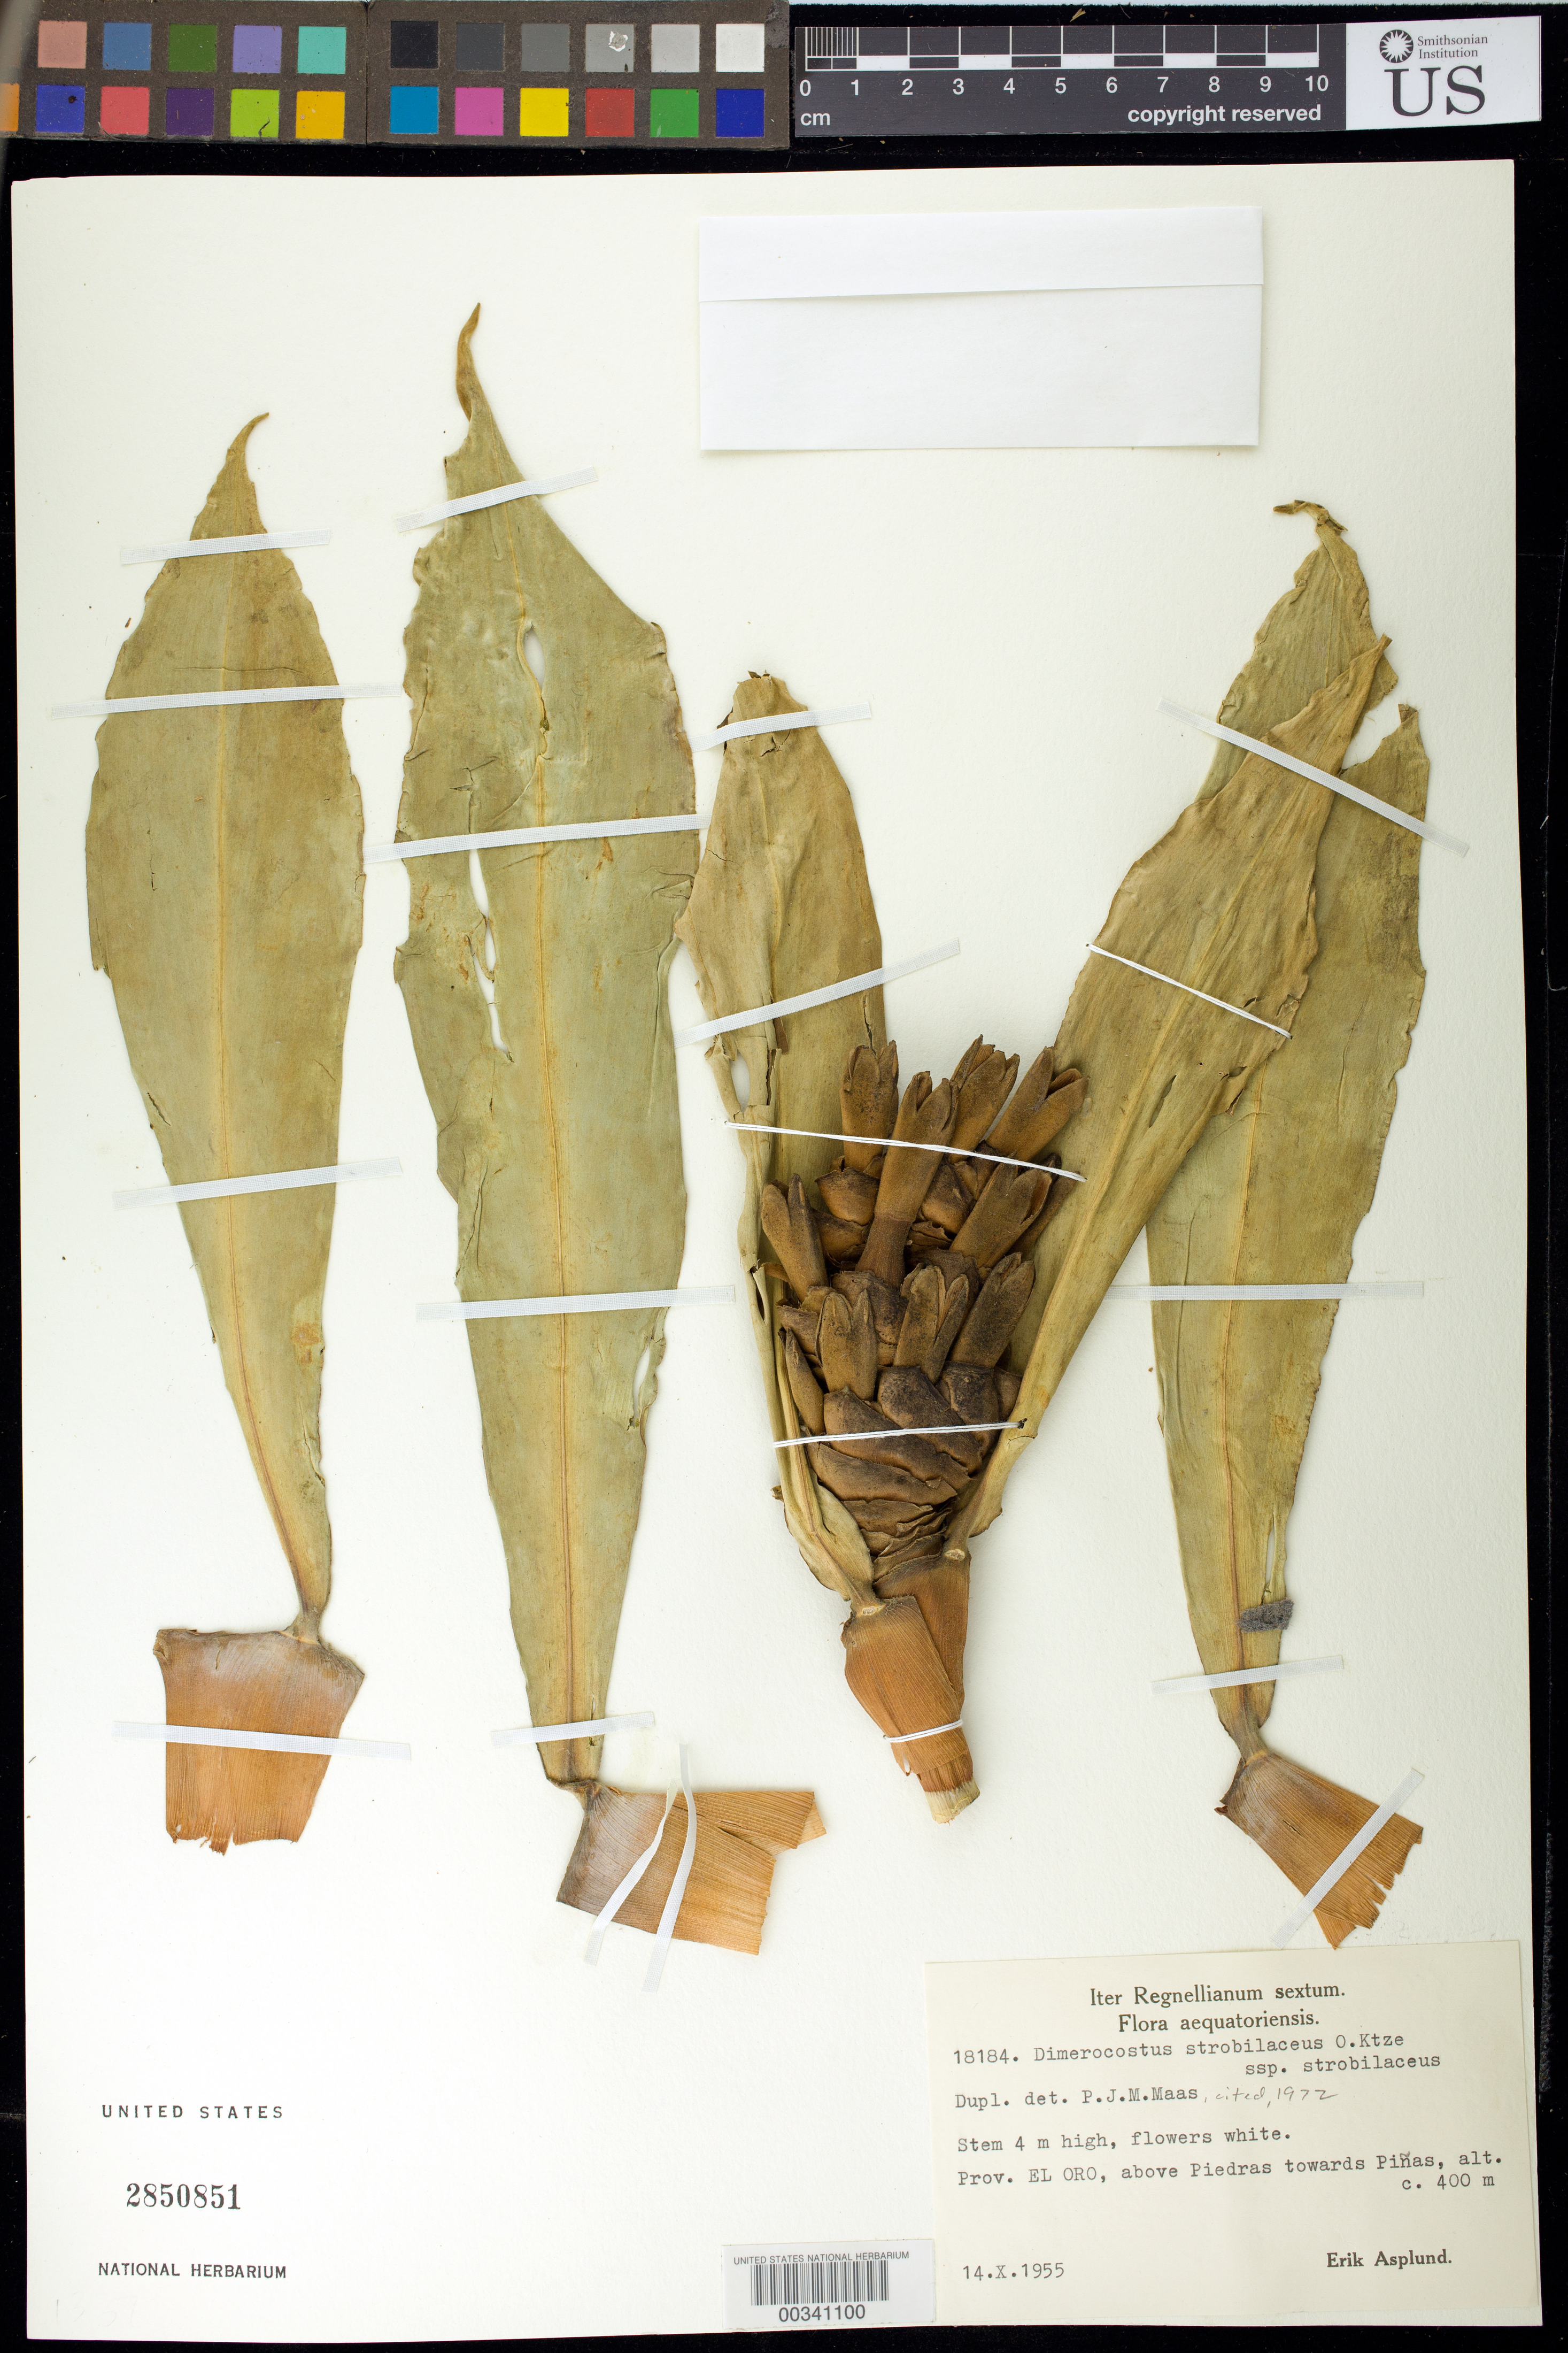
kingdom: Plantae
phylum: Tracheophyta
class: Liliopsida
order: Zingiberales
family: Costaceae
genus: Dimerocostus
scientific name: Dimerocostus strobilaceus subsp. strobilaceus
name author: Kuntze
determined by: Maas, Paul J. M.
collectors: E. Asplund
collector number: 18184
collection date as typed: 14 Oct 1955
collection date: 1955-10-14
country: Ecuador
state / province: El Oro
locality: Above Piedras towards Pinas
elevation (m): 400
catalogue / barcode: US 2850851